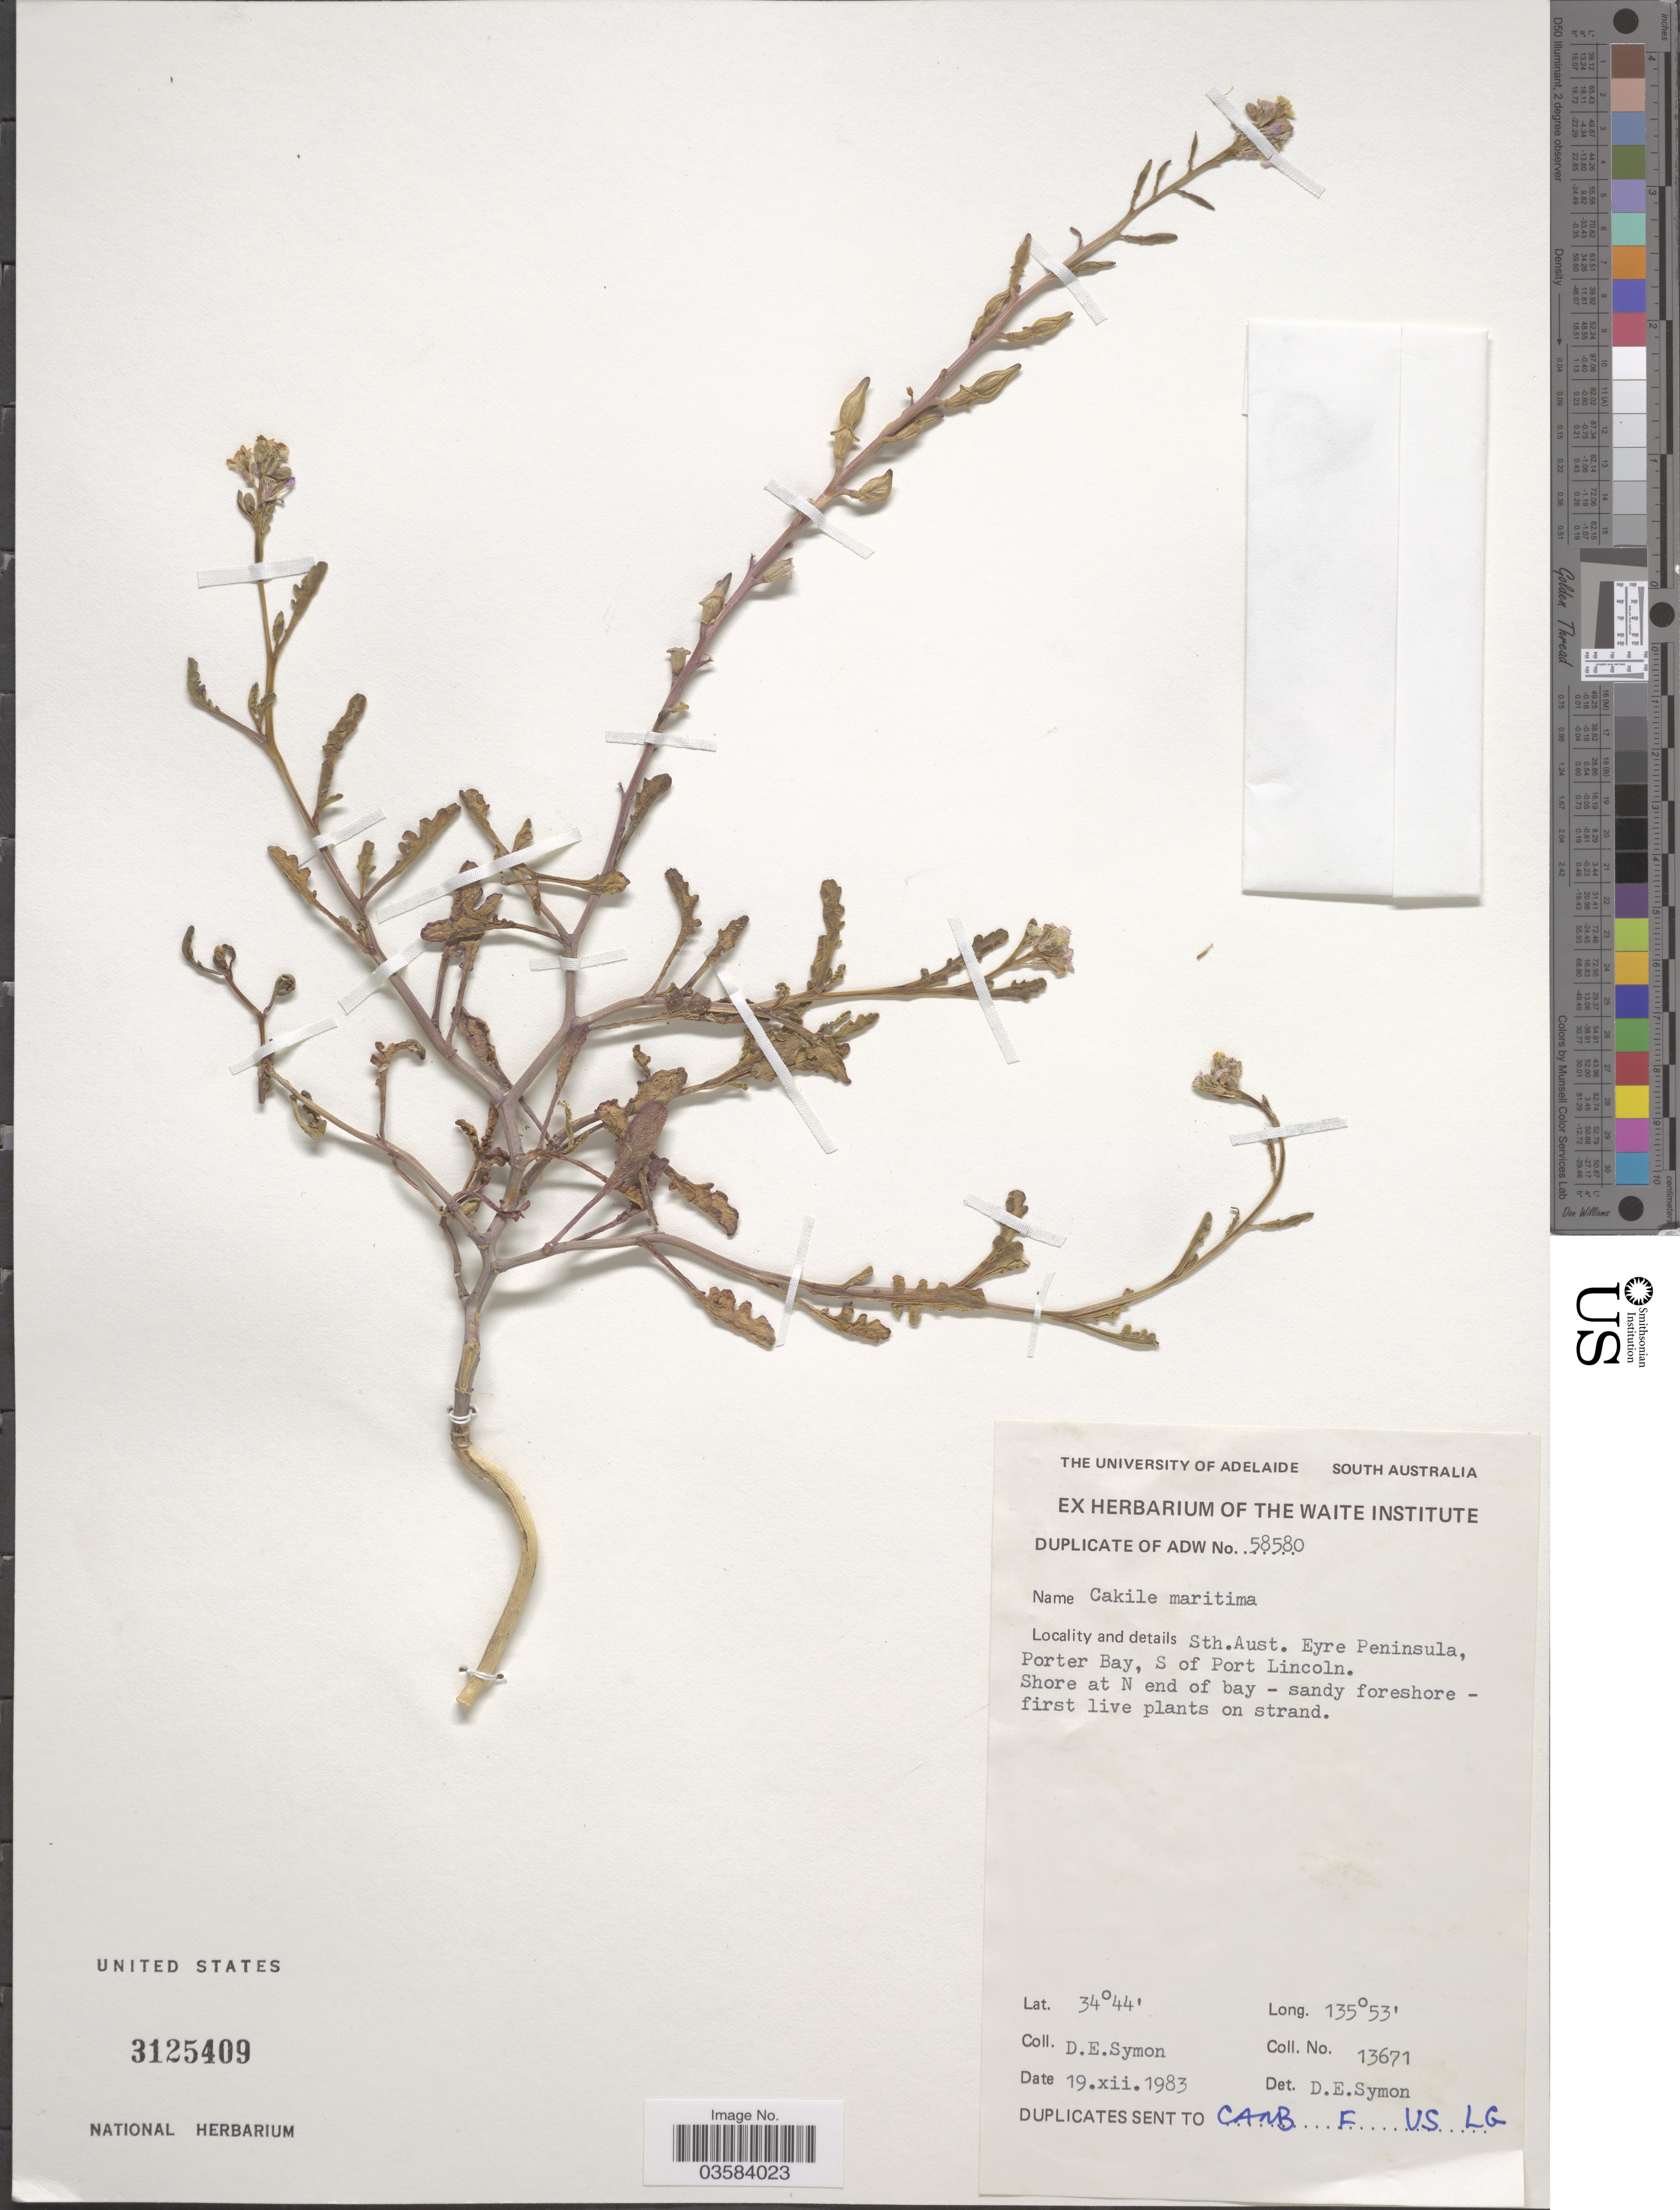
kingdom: Plantae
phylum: Tracheophyta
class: Magnoliopsida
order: Brassicales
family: Brassicaceae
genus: Cakile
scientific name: Cakile maritima subsp. baltica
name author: (Rouy & Foucaud) Hyl. ex P.W. Ball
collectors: D. Symon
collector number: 13671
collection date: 1983-12-19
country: Australia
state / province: South Australia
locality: Eyre Peninsula, Porter Bay, S of Port Lincoln. Shore at N end of bay.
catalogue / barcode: US 3125409